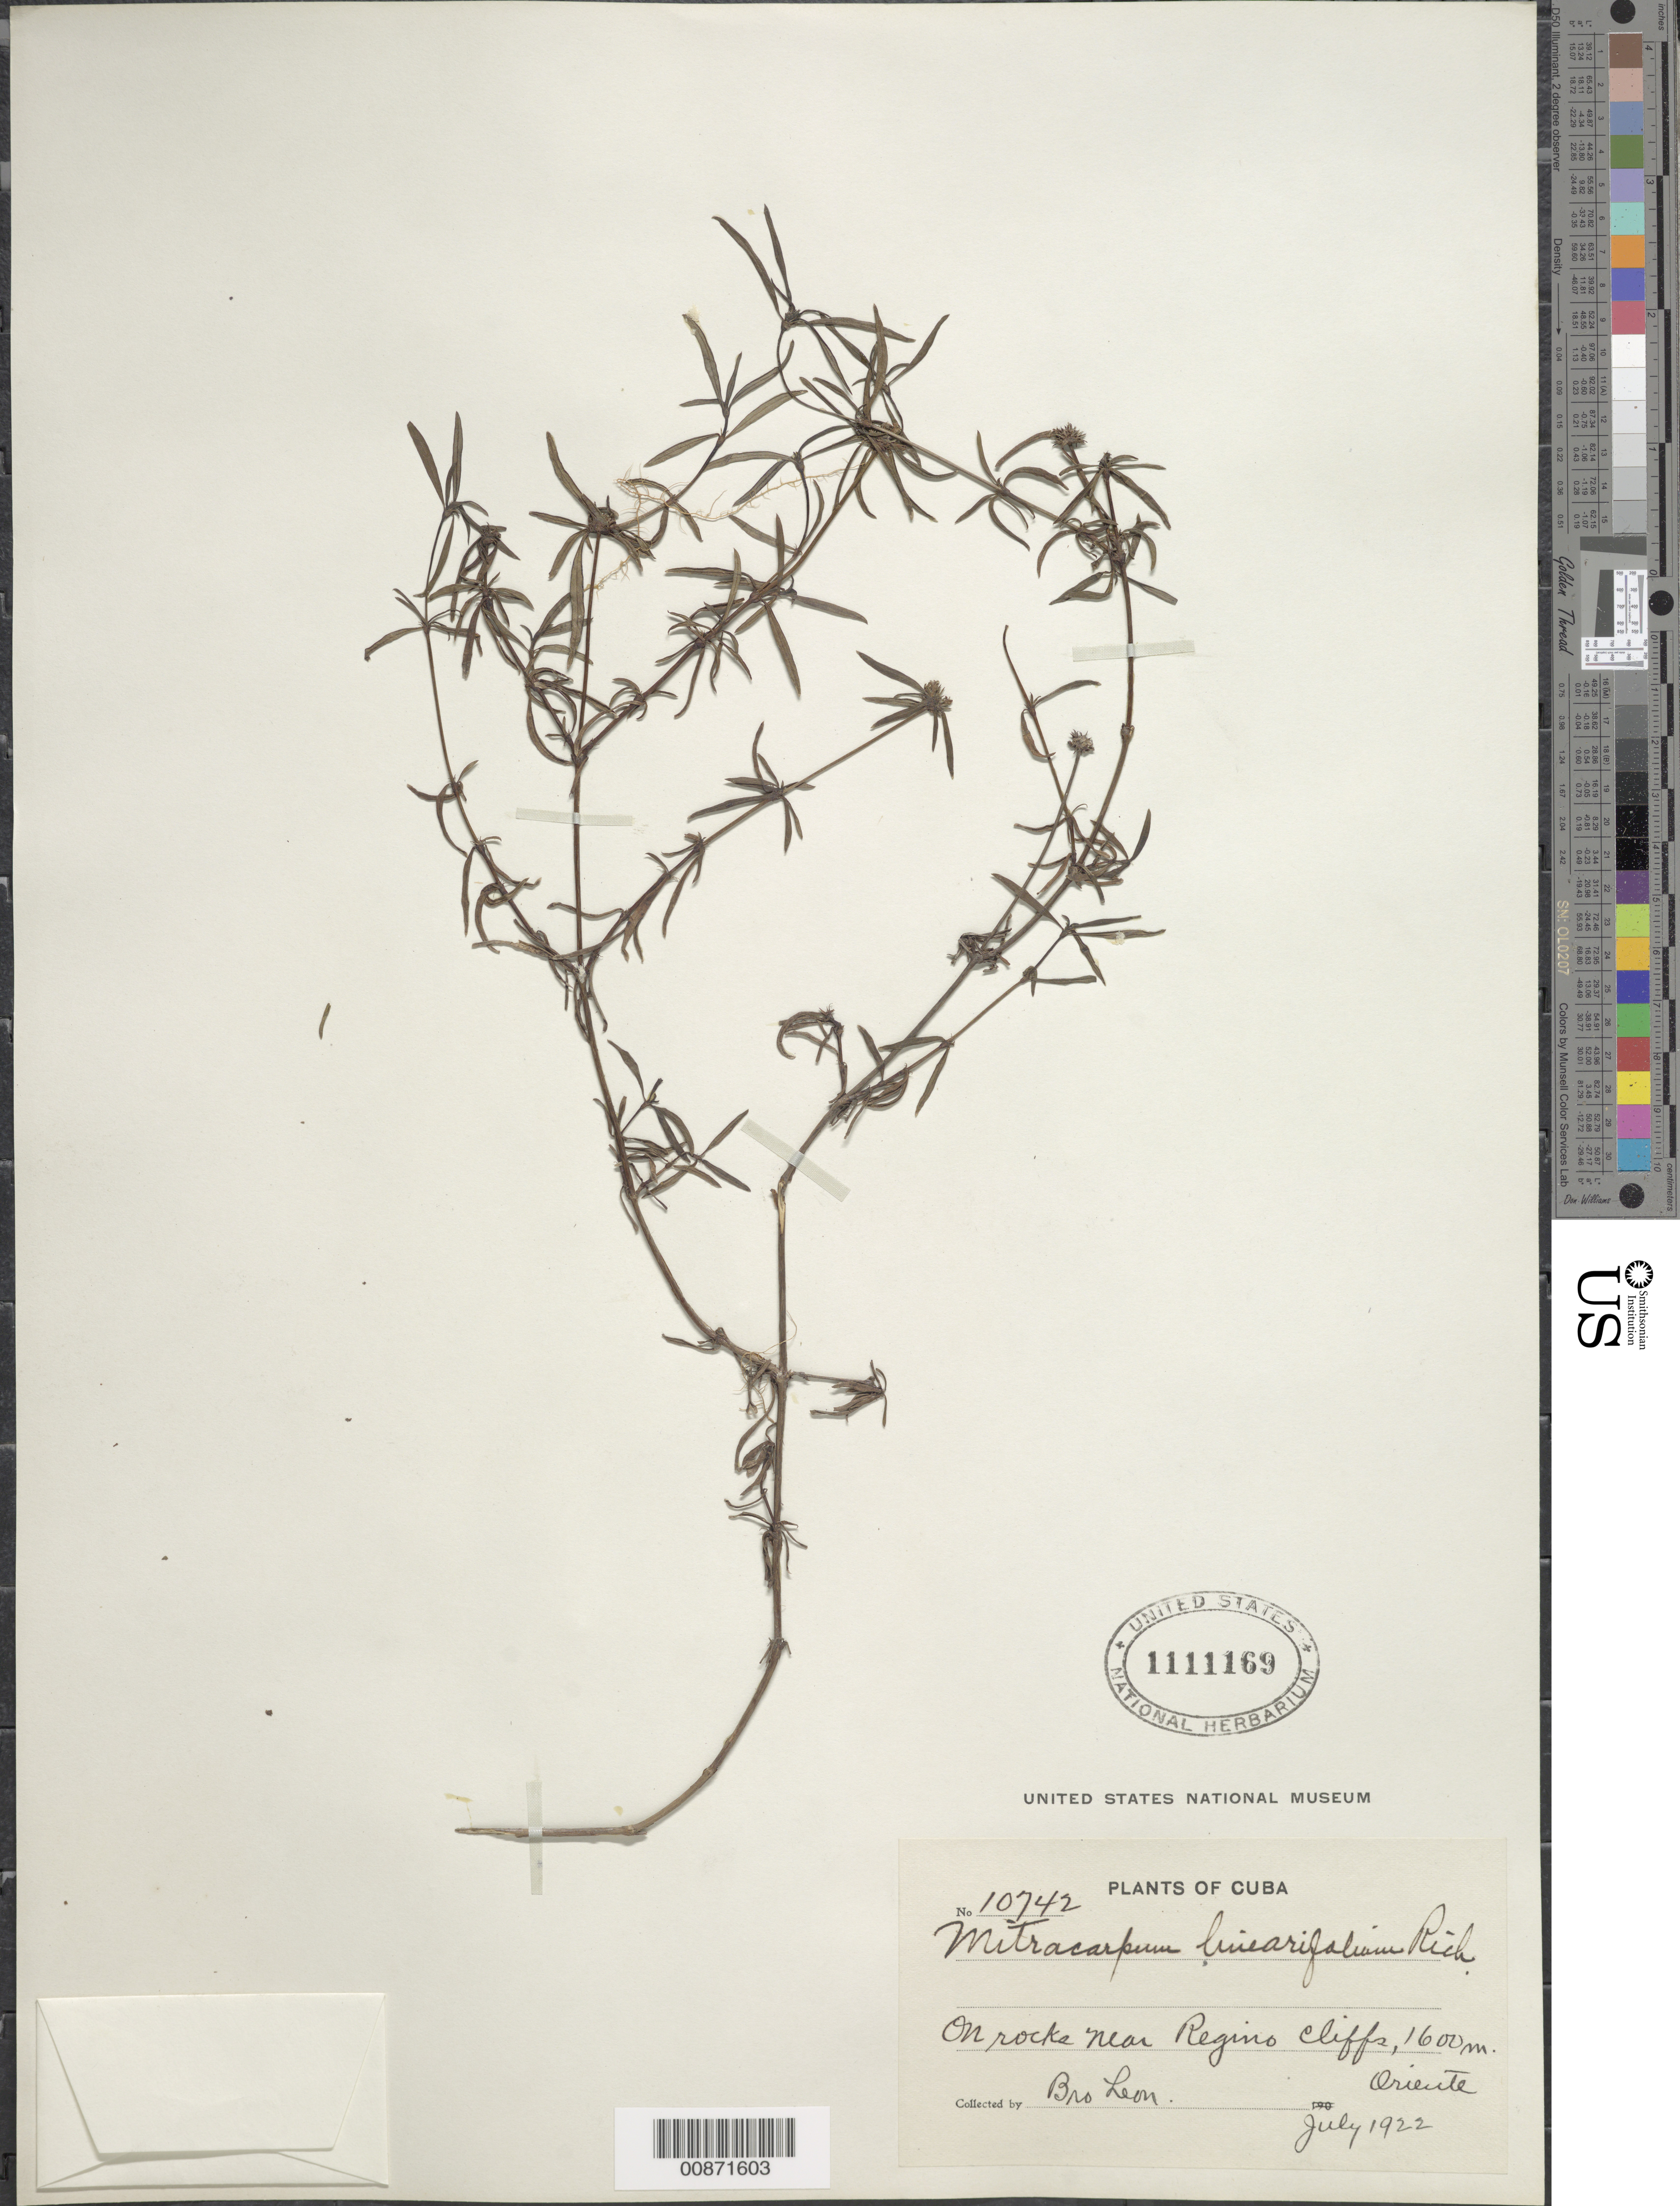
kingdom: Plantae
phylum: Tracheophyta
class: Magnoliopsida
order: Gentianales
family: Rubiaceae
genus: Mitracarpus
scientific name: Mitracarpus linearifolius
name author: A. Rich.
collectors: Bro. León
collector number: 10742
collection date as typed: Jul 1922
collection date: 1922-07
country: Cuba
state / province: Oriente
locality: Near Region cliffs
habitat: On rocks near cliffs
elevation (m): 1600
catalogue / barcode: US 1111169